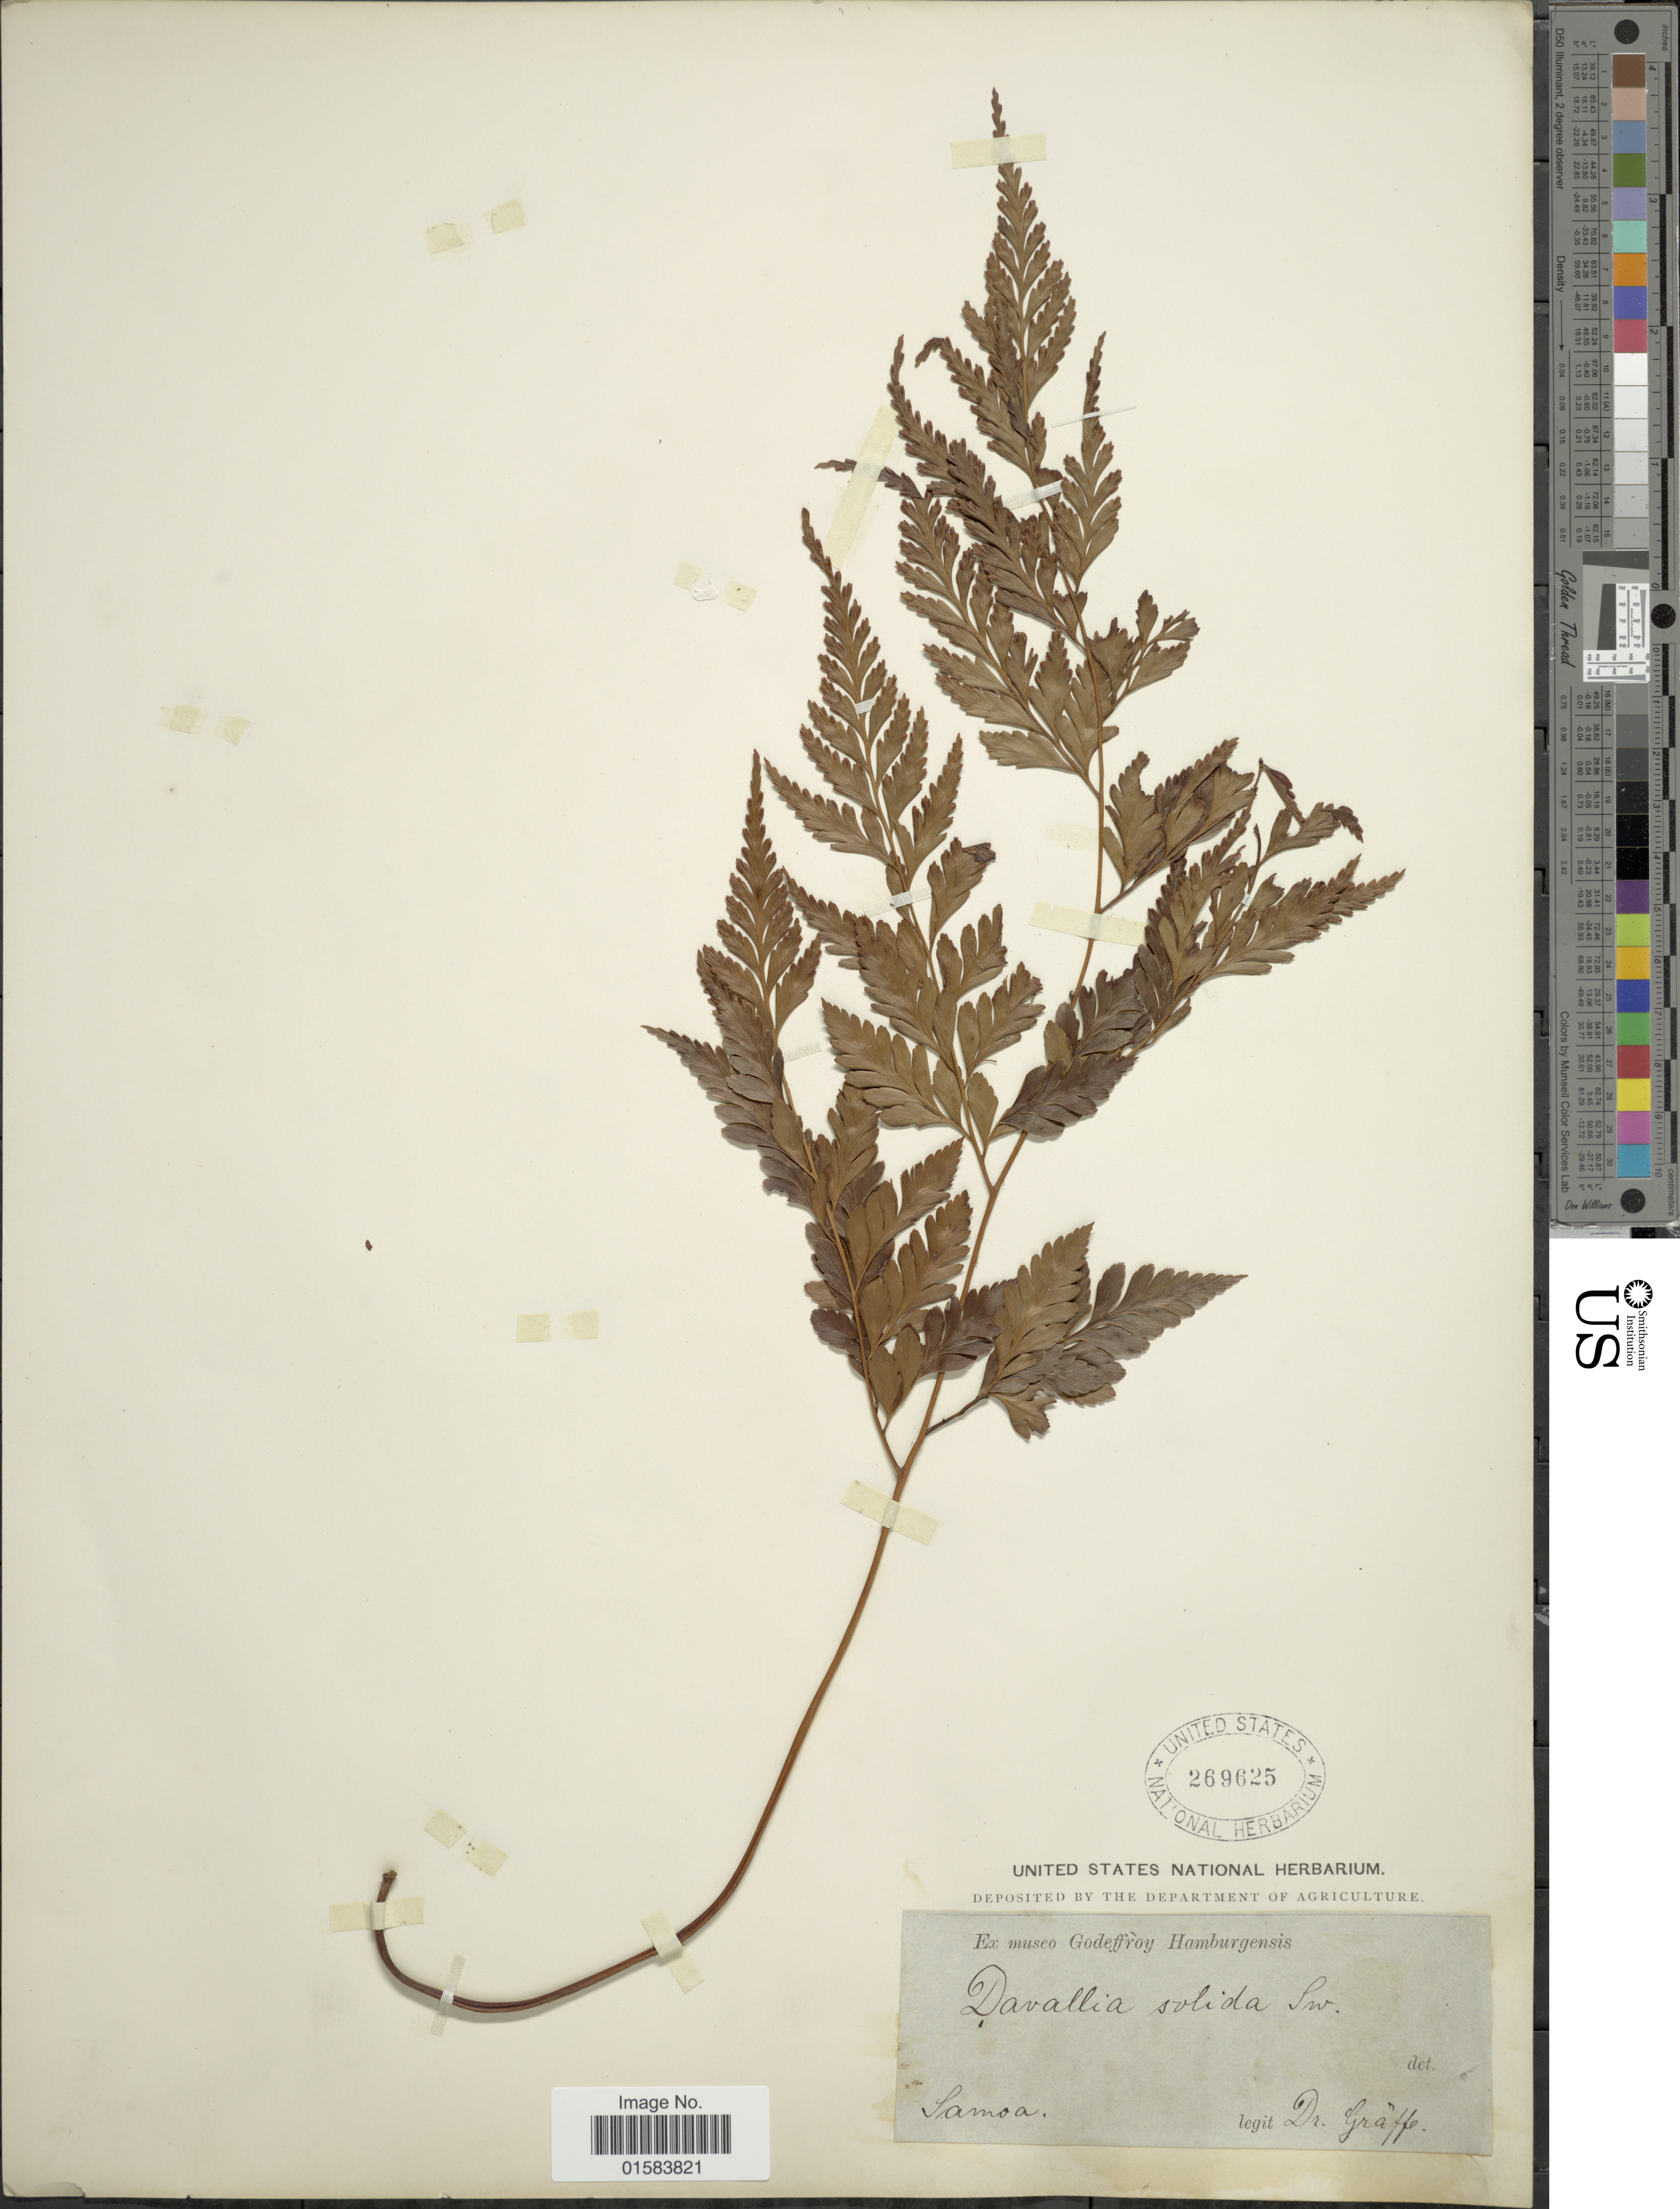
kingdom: Plantae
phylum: Tracheophyta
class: Polypodiopsida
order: Polypodiales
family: Davalliaceae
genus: Davallia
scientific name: Davallia solida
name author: (G. Forst.) Sw.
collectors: Graeffe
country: Samoa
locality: Samoa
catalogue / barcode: US 269625